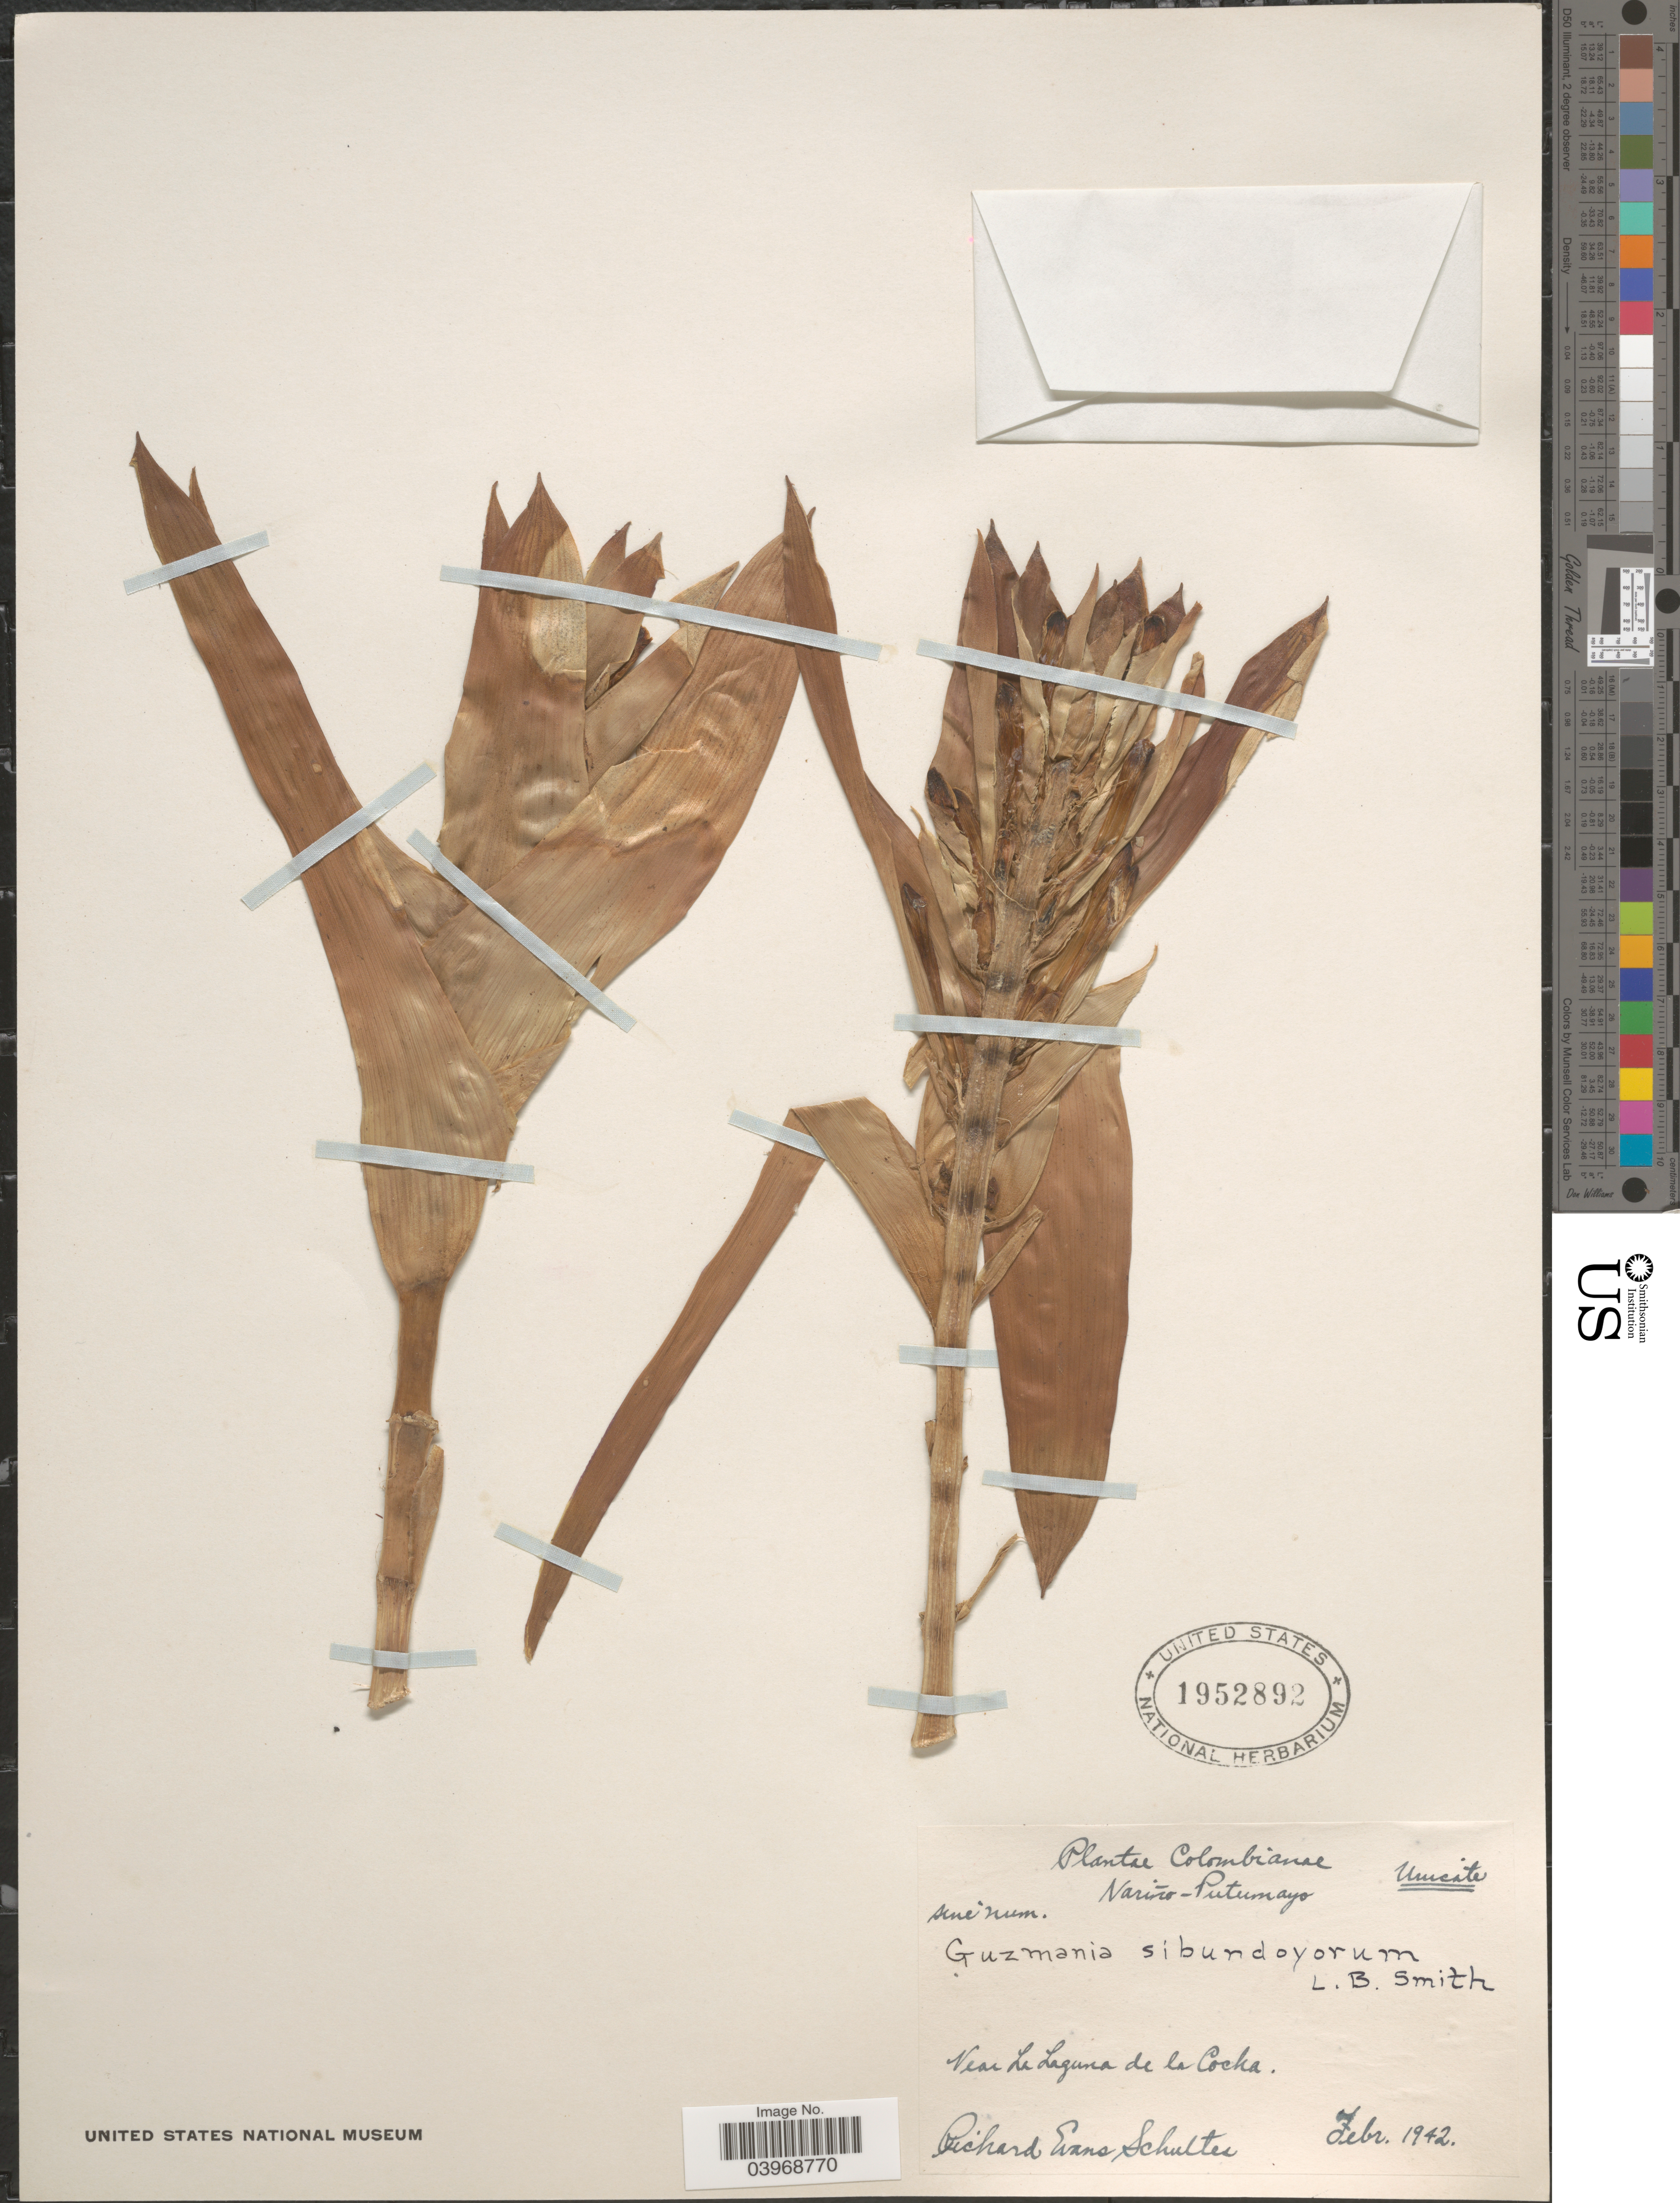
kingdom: Plantae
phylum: Tracheophyta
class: Liliopsida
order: Poales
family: Bromeliaceae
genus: Guzmania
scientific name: Guzmania sibundoyorum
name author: L.B. Sm.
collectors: R. E. Schultes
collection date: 1942-02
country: Colombia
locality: Nariño-Putumayo. Near La Laguna de la Cocha.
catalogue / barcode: US 1952892